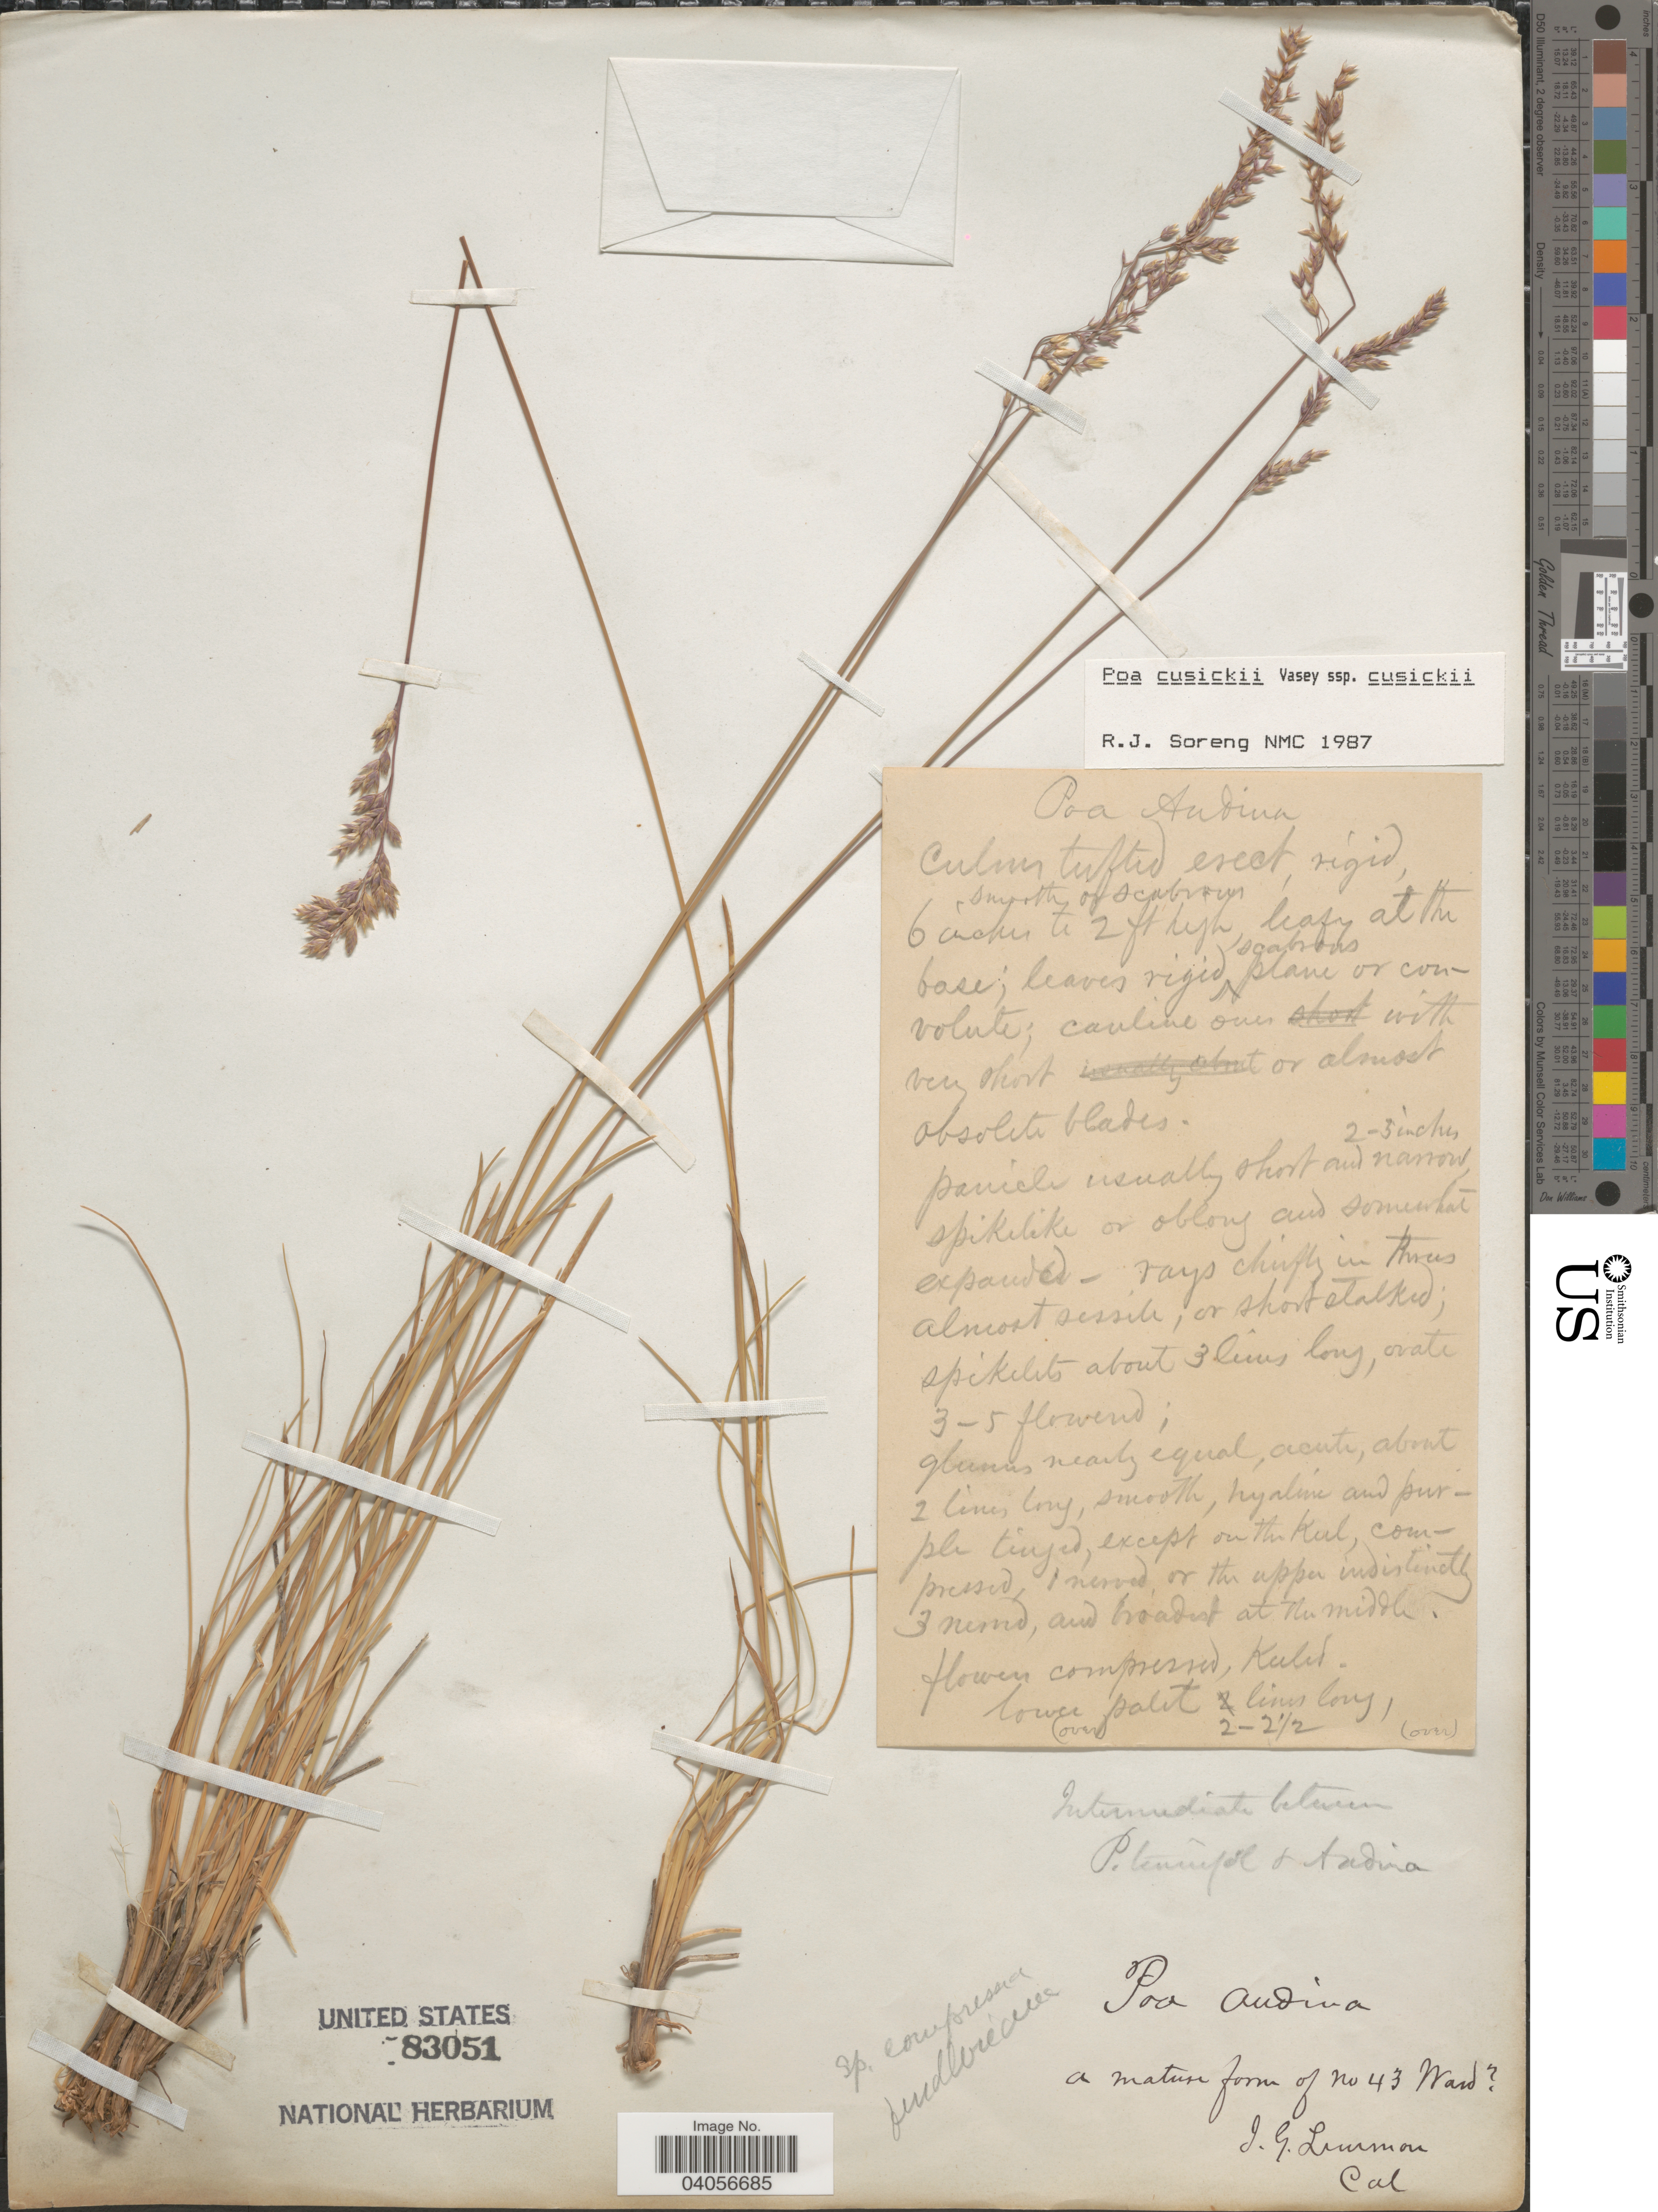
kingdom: Plantae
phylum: Tracheophyta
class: Liliopsida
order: Poales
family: Poaceae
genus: Poa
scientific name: Poa cusickii subsp. cusickii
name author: Vasey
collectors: J. Lemmon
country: United States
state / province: California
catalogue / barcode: US 83051